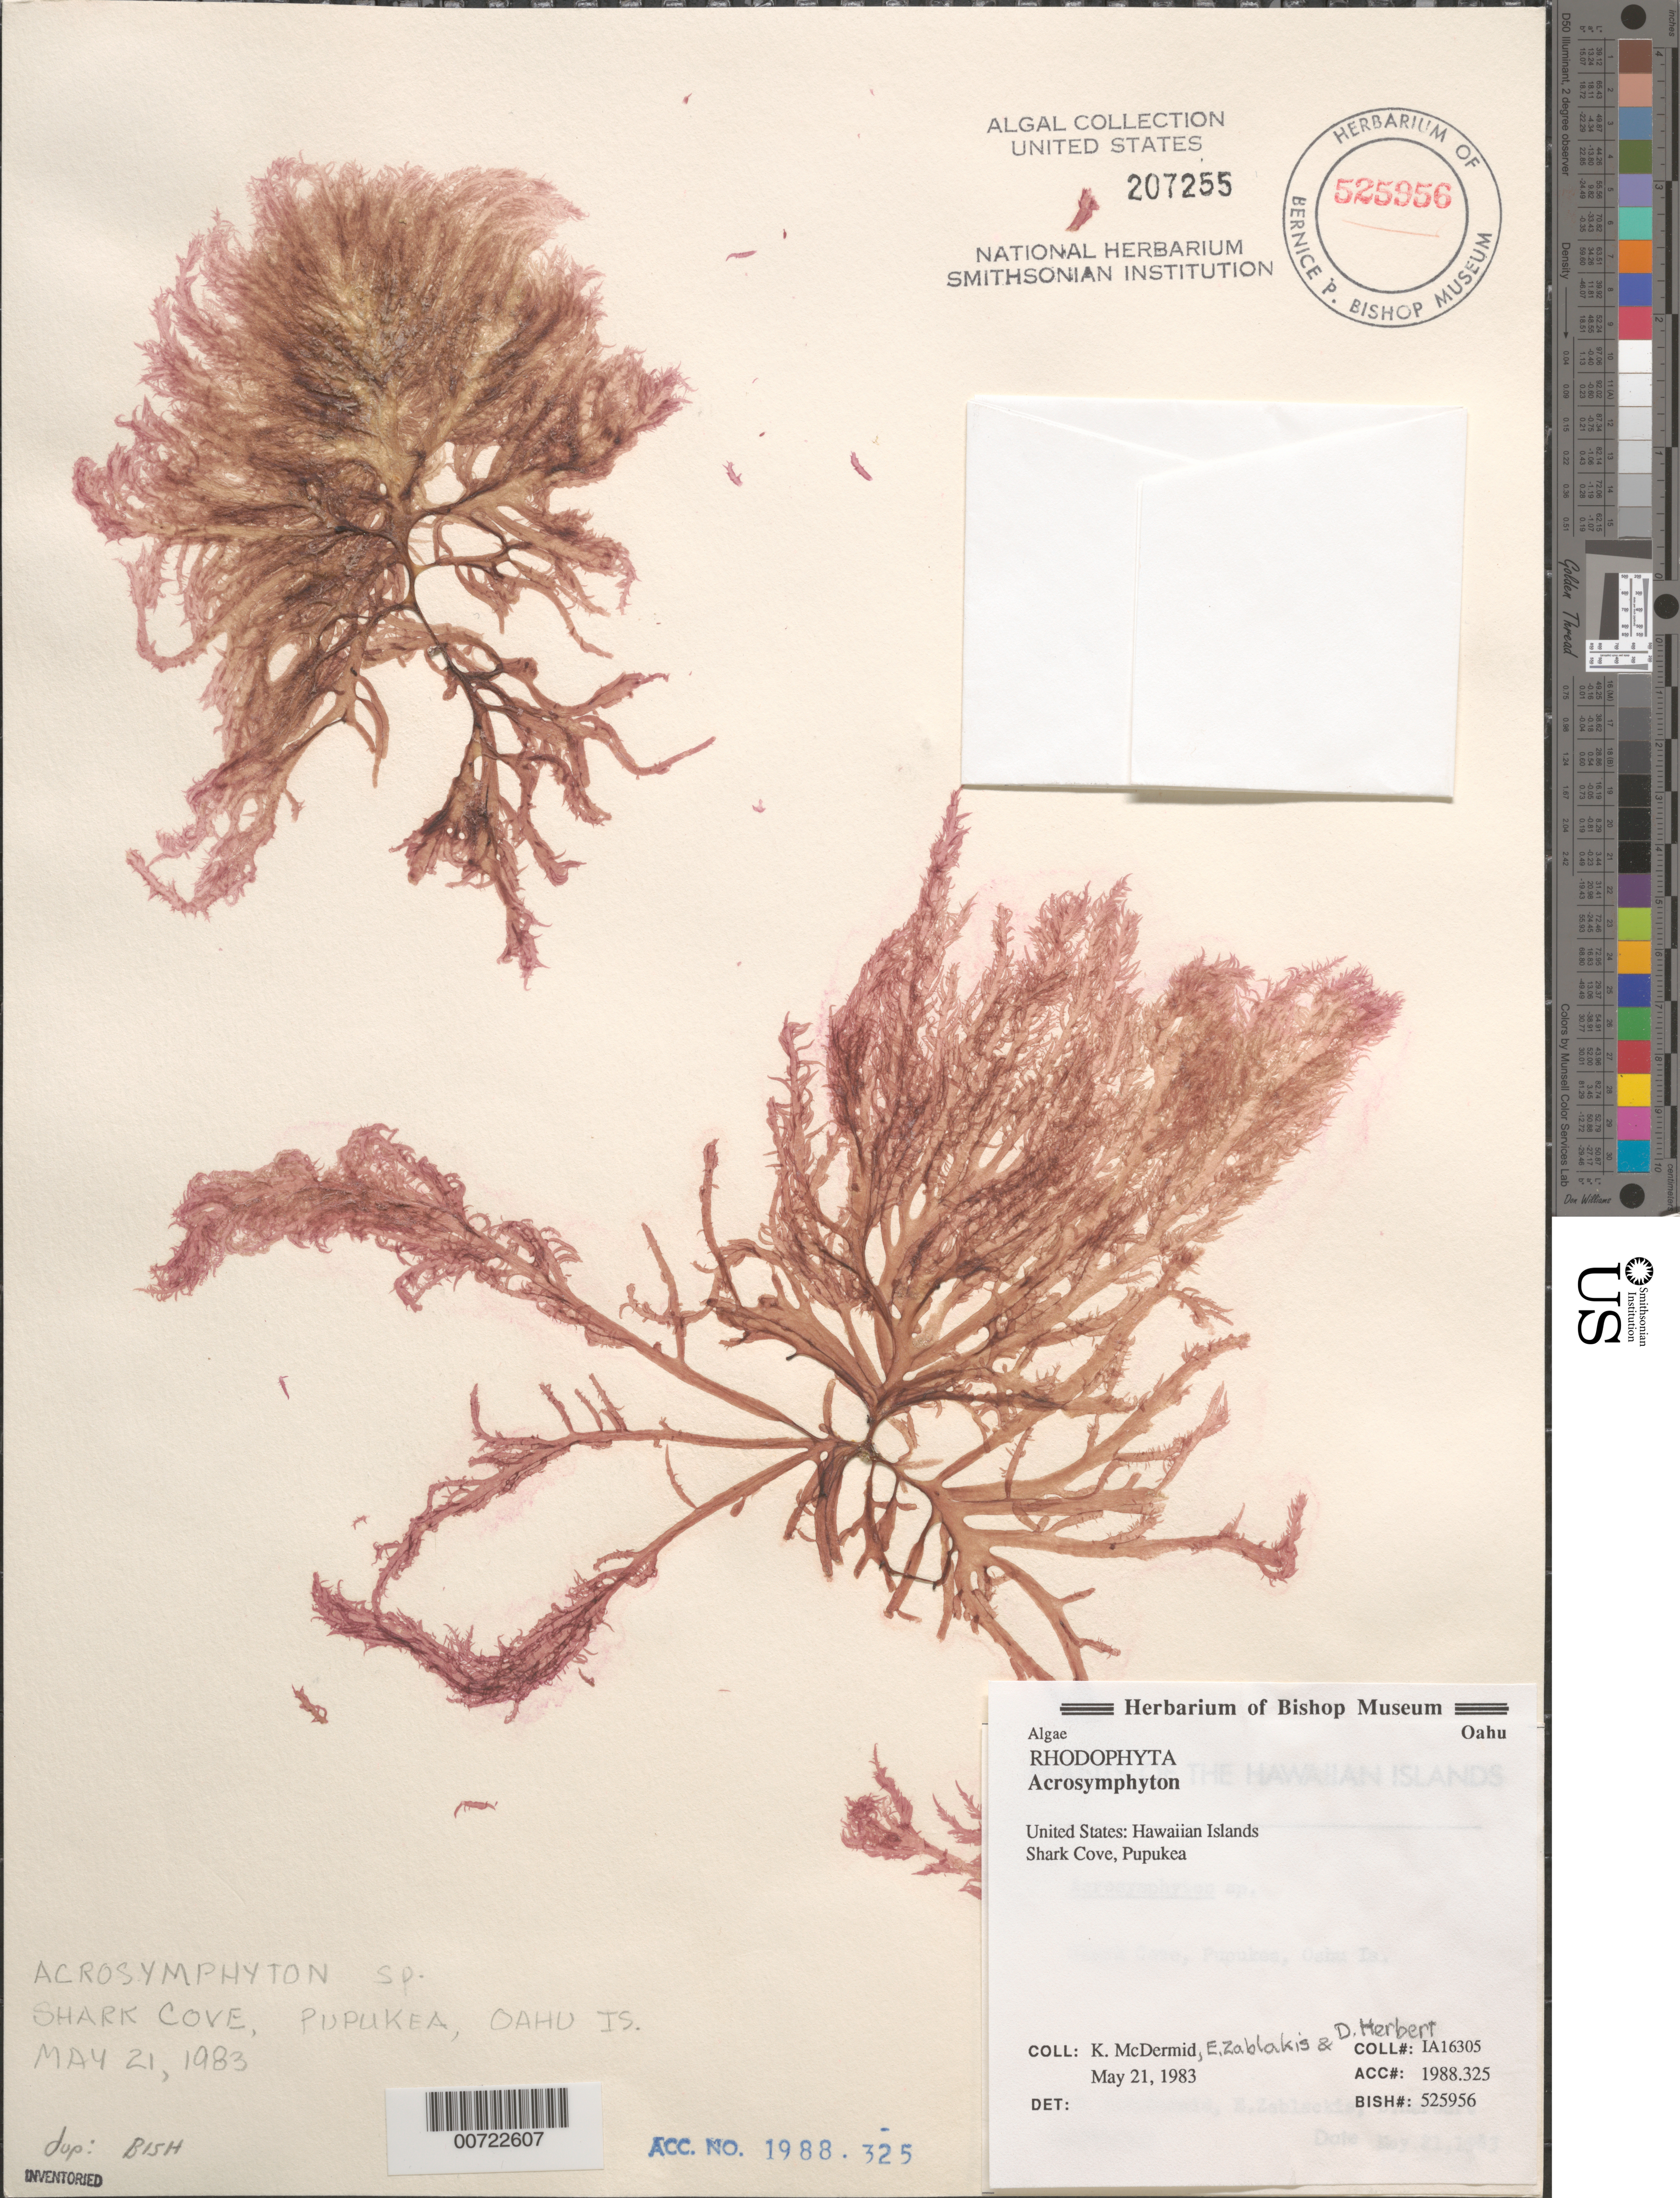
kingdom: Plantae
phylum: Rhodophyta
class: Florideophyceae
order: Acrosymphytales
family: Acrosymphytaceae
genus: Acrosymphyton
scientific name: Acrosymphyton sp.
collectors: K. McDermid, E. Zablackis & D. Herbert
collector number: IAA 16305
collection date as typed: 21 May 1983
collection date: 1983-05-21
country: United States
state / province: Hawaii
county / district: Honolulu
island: Oahu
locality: Shark Cove, Pupukea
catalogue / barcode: US 207255